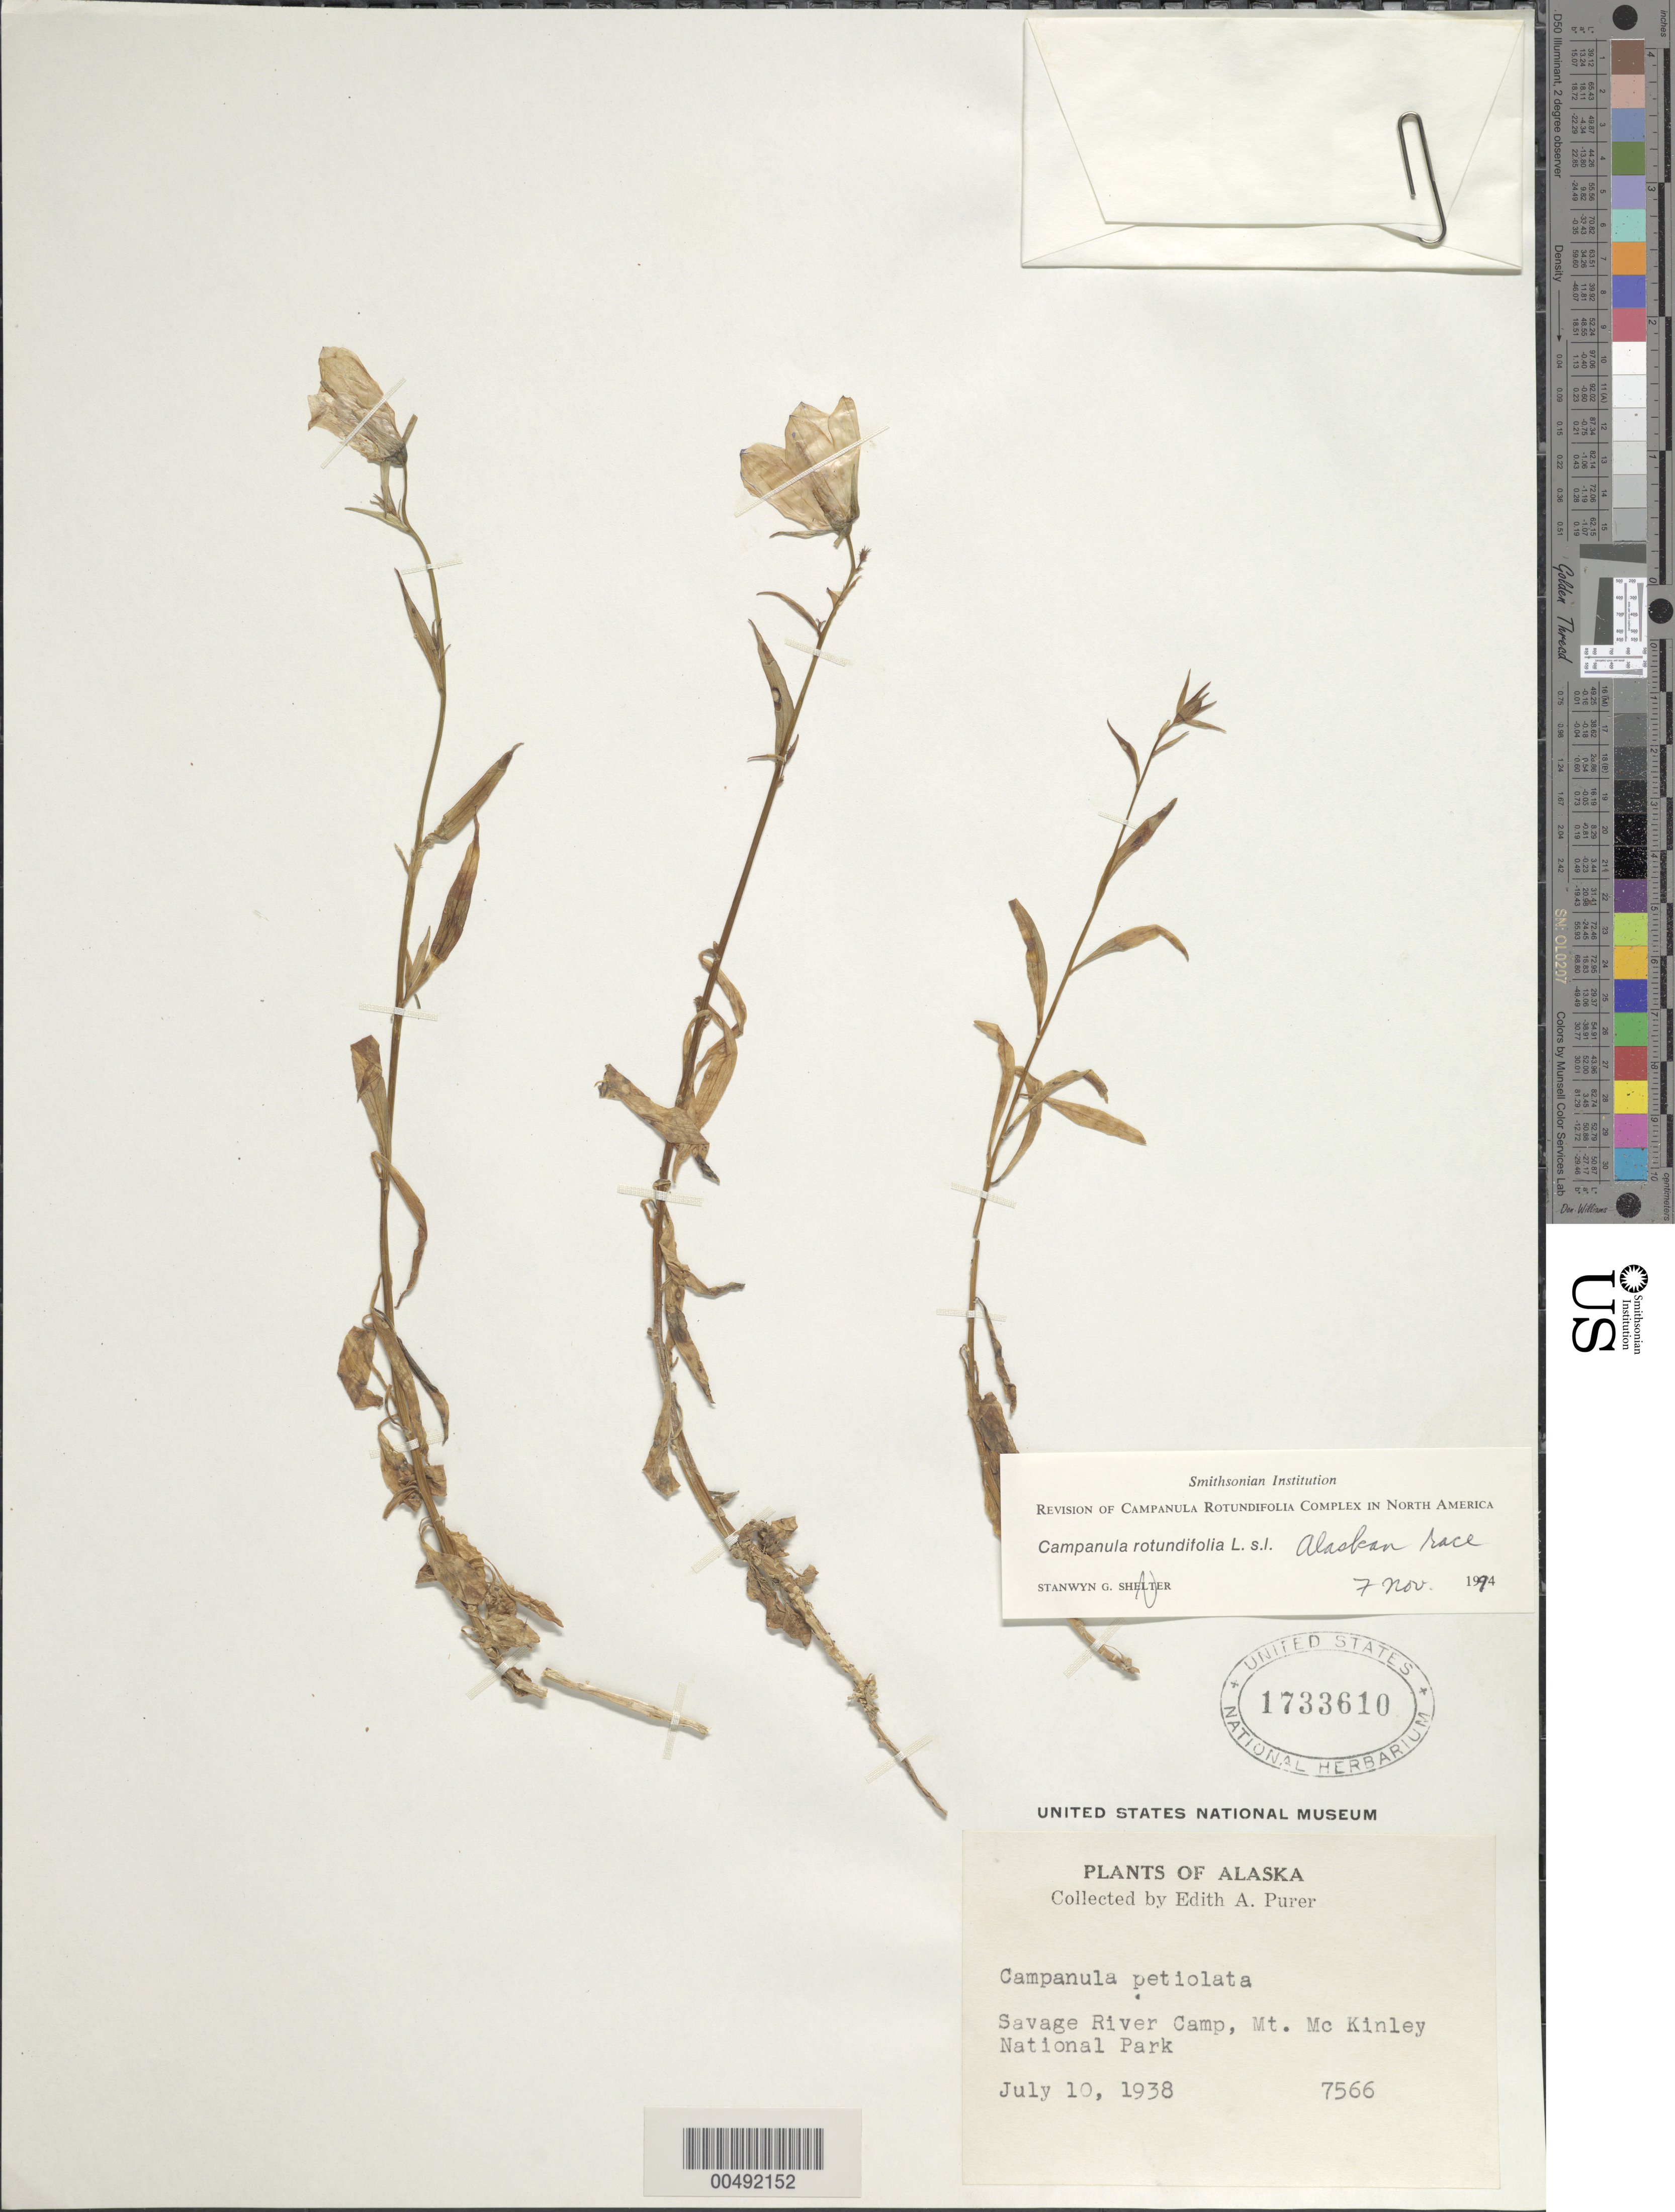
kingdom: Plantae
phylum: Tracheophyta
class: Magnoliopsida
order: Asterales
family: Campanulaceae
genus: Campanula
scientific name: Campanula rotundifolia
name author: L.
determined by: Shetler, Stanwyn G., (US), NMNH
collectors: E. Purer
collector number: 7566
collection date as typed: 10 Jul 1938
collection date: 1938-07-10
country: United States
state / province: Alaska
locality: Mt. McKinley National Park; Savage River Camp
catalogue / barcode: US 1733610